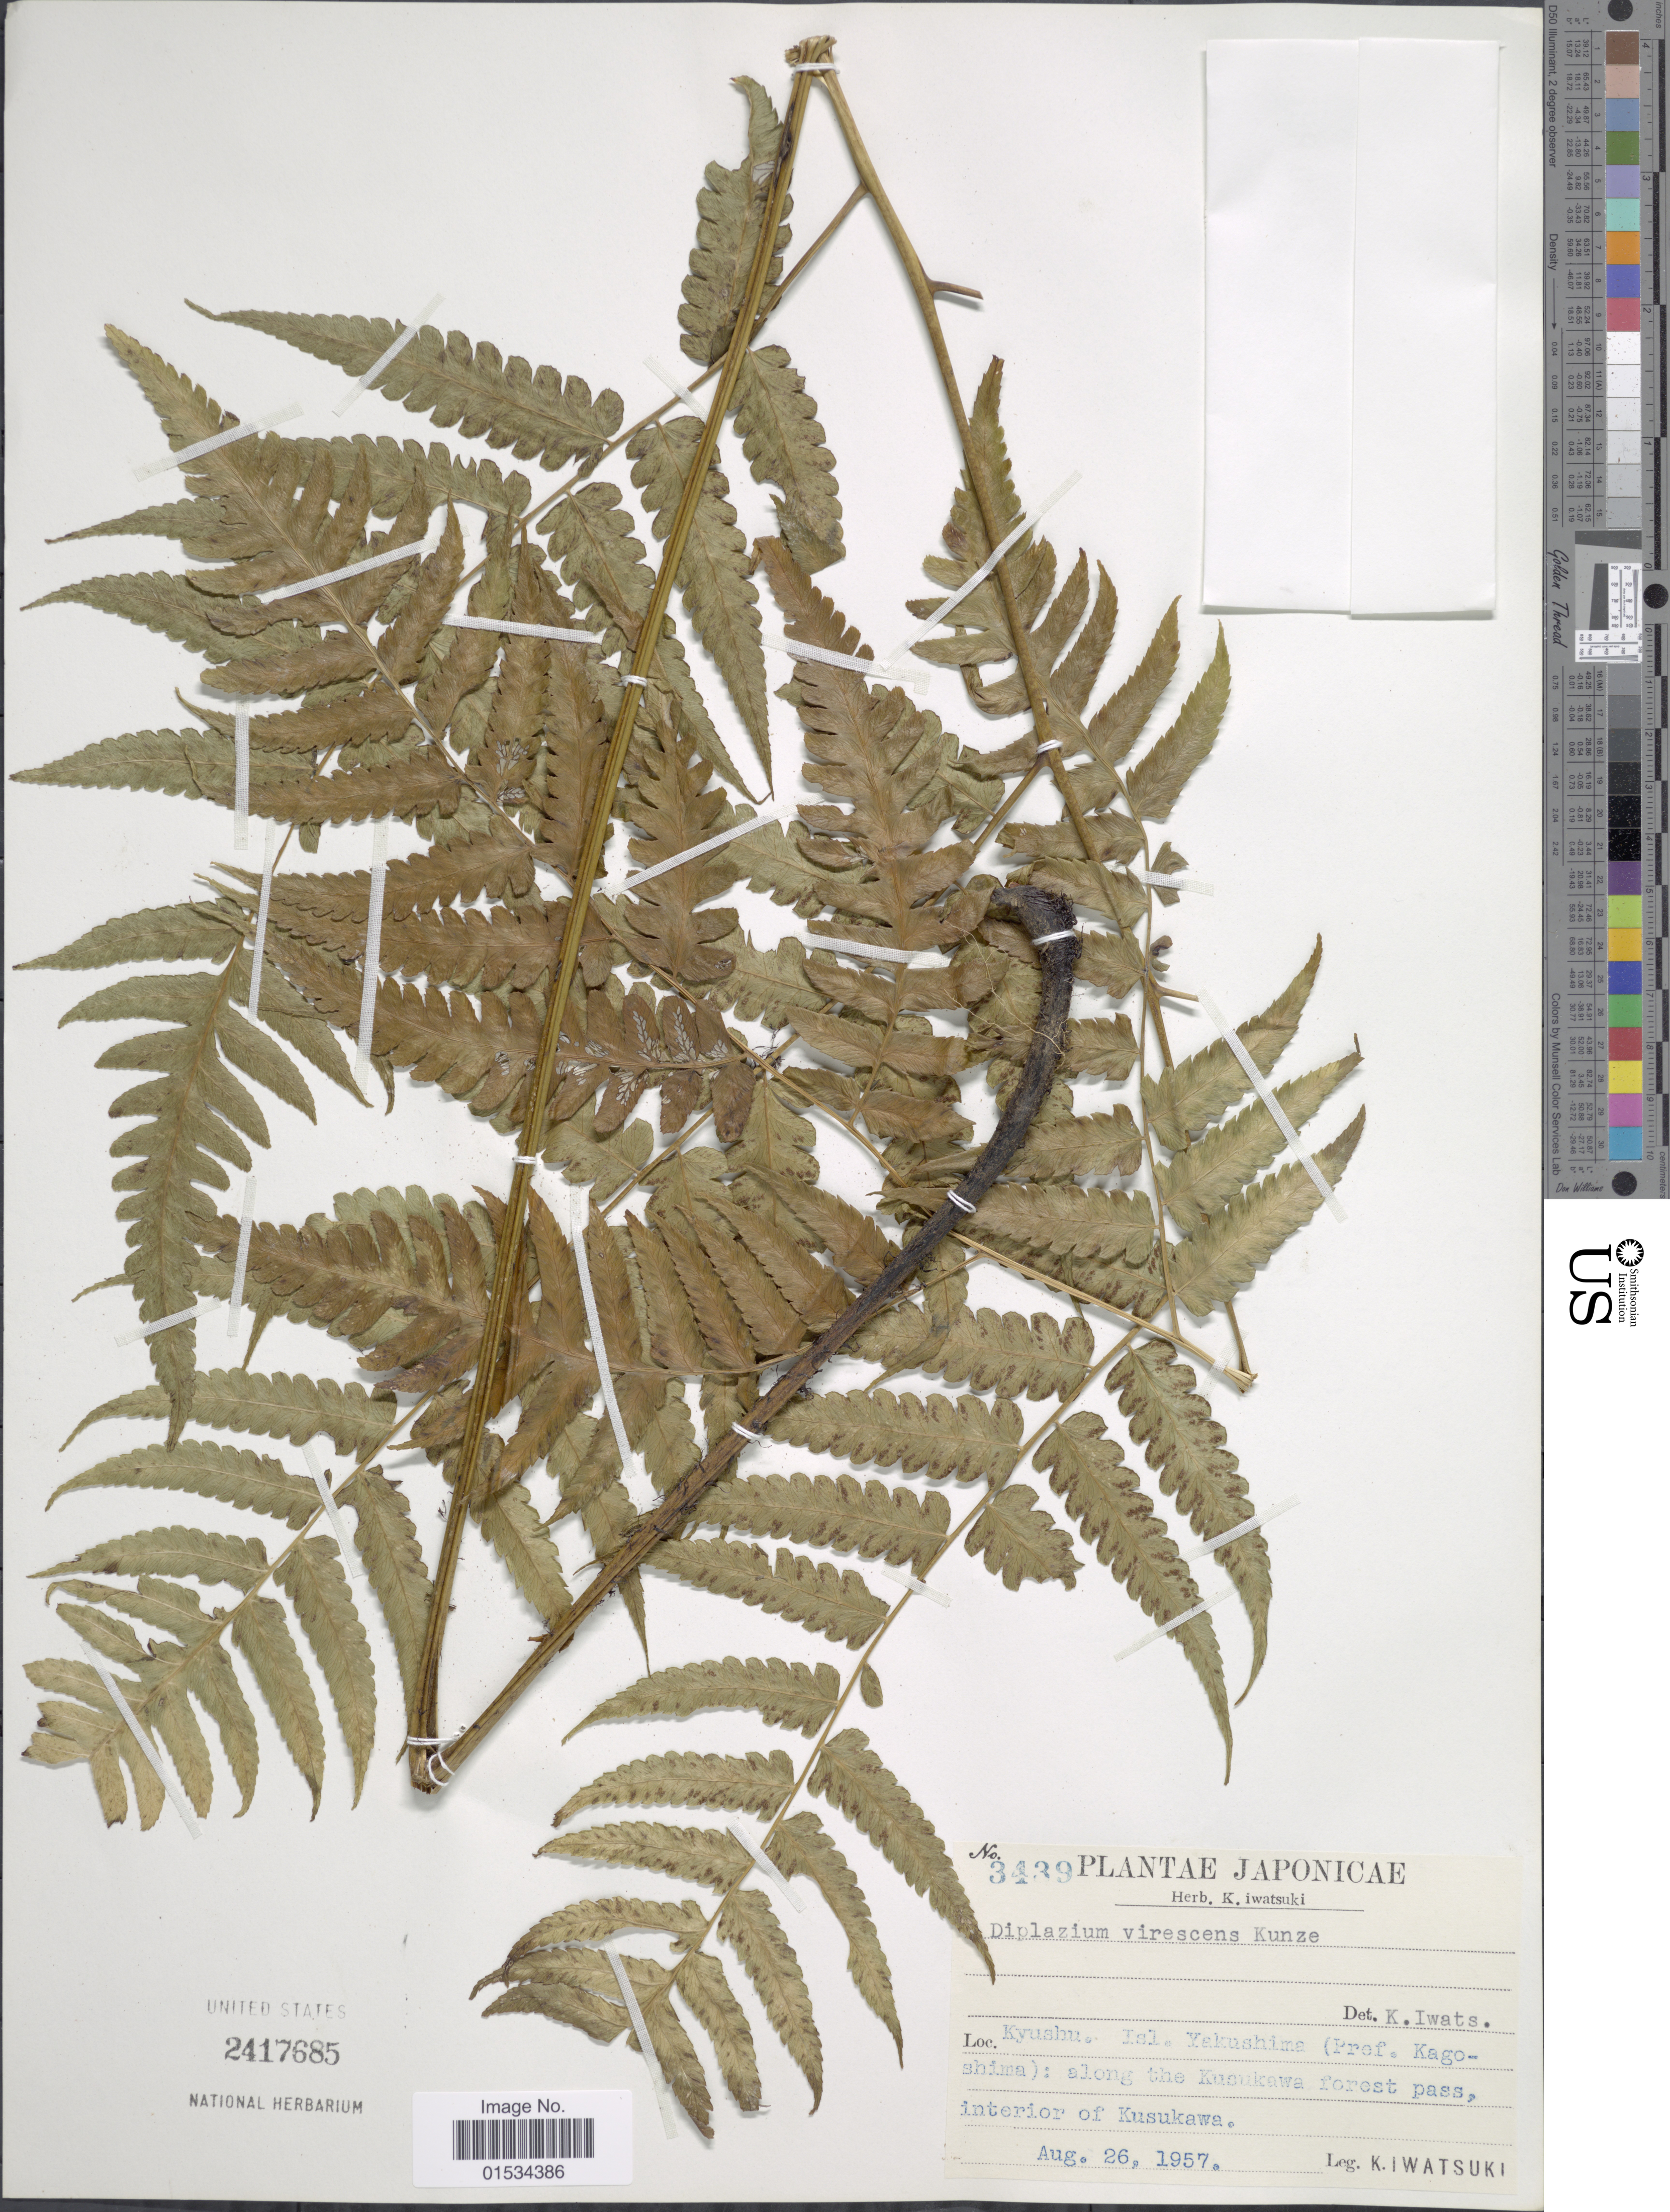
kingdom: Plantae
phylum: Tracheophyta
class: Polypodiopsida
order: Polypodiales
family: Athyriaceae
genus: Diplazium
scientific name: Diplazium virescens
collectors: K. Iwatsuki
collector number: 3439*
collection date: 1957-08-26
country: Japan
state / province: Kagosima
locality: Kyushu. Isl. Yakushima, Along the Kusukawa forest pass, interior of Kusukawa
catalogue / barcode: US 2417685